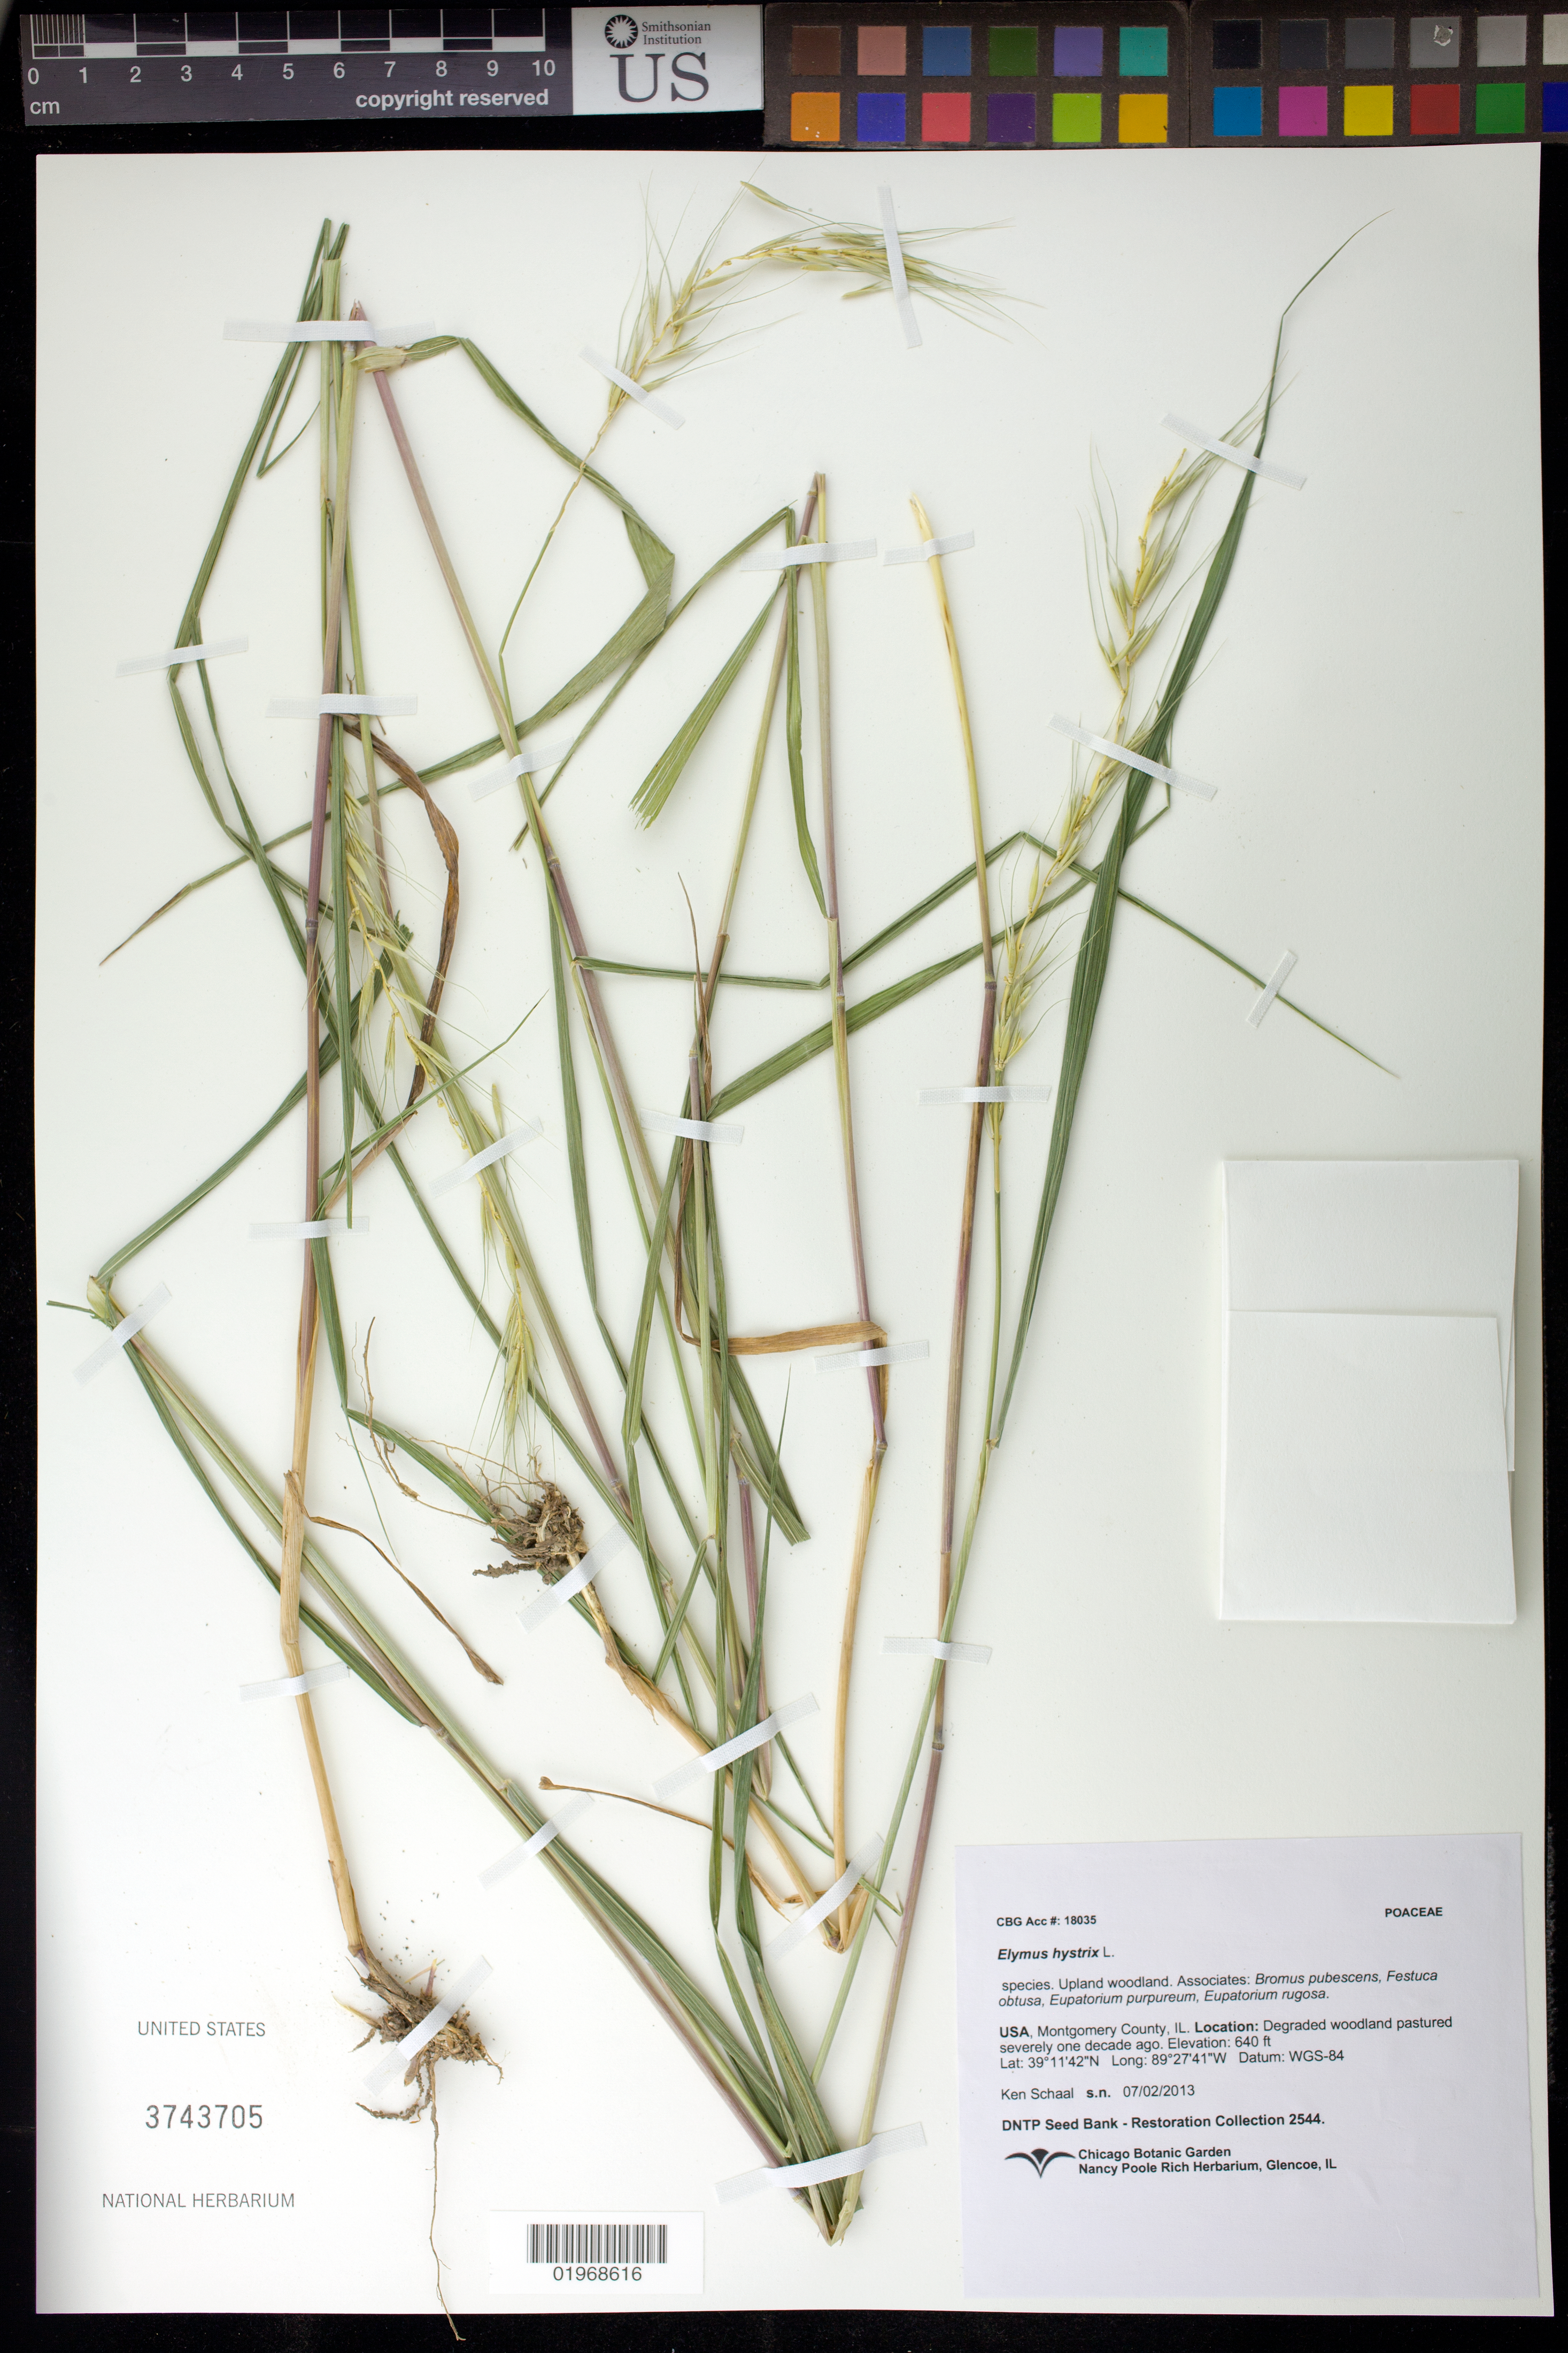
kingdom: Plantae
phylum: Tracheophyta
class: Liliopsida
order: Poales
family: Poaceae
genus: Elymus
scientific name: Elymus hystrix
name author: L.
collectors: K. Schaal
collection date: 2013-07-02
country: United States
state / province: Illinois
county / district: Montgomery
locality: Degraded woodland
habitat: Upland woodland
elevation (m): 195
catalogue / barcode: US 3743705